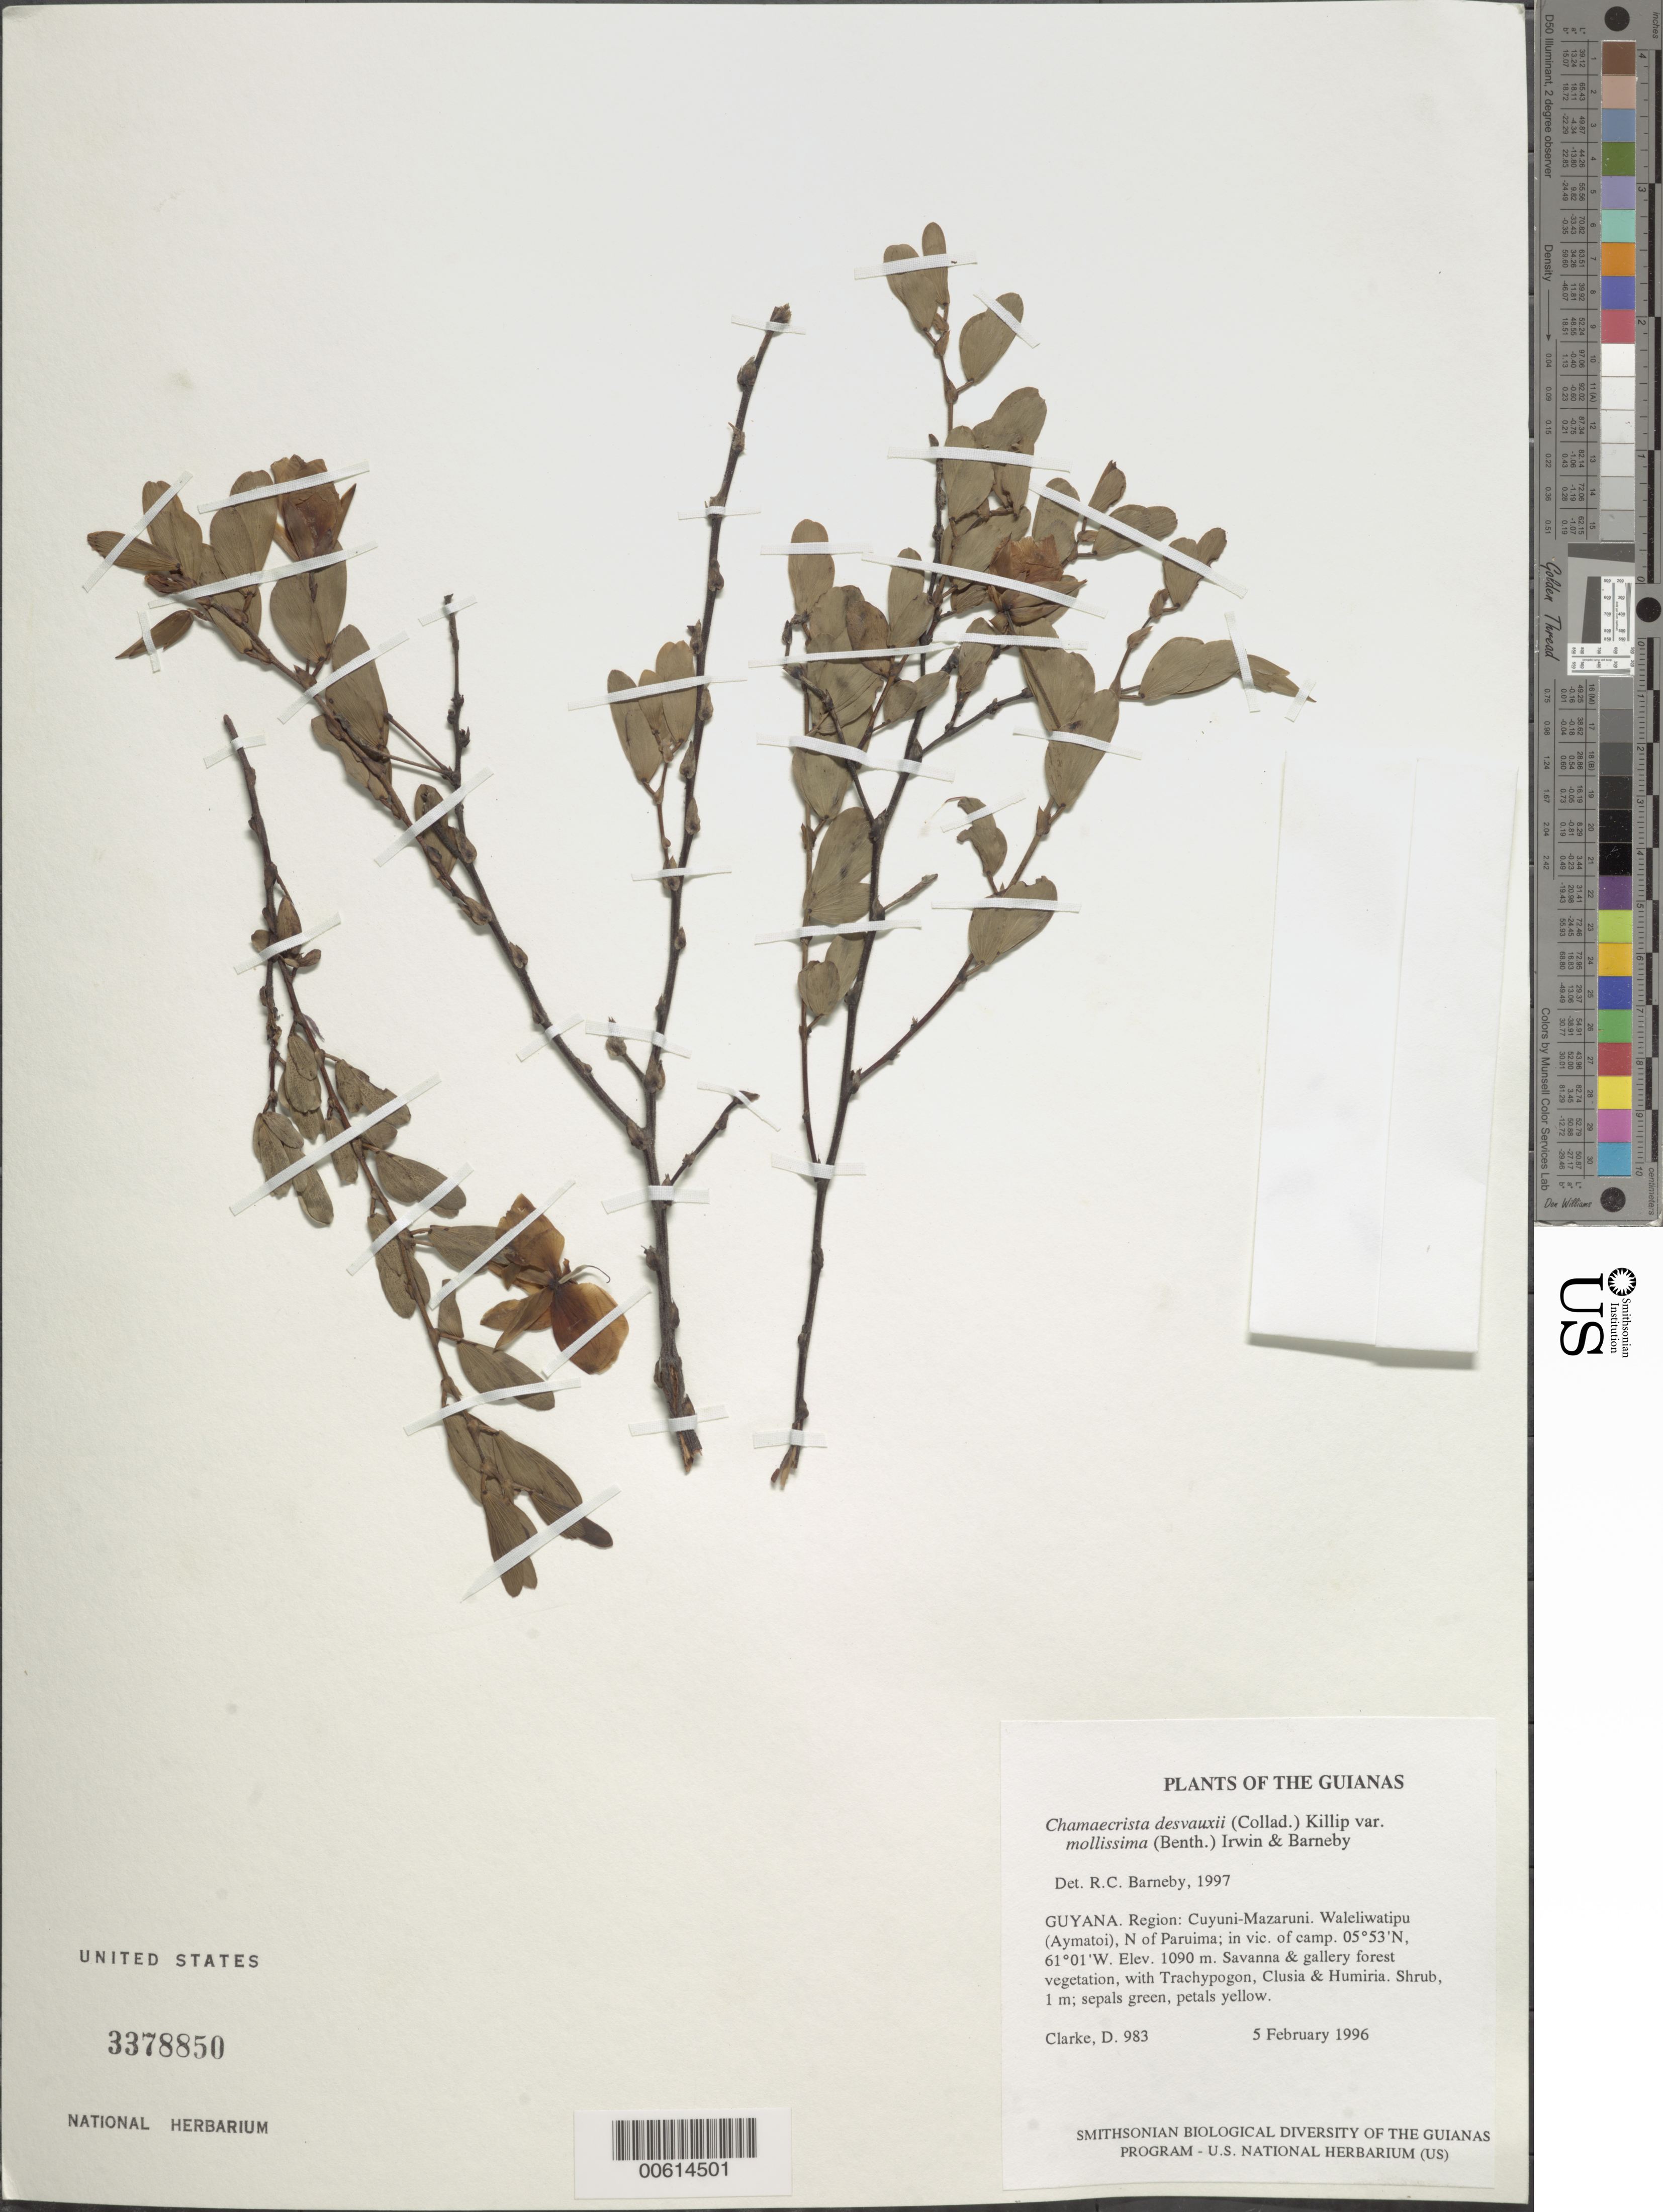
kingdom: Plantae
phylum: Tracheophyta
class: Magnoliopsida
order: Fabales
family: Fabaceae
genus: Chamaecrista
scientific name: Chamaecrista desvauxii var. mollissima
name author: (Benth.) H.S. Irwin & Barneby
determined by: Barneby, Rupert C., (NY)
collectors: H. D. Clarke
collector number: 983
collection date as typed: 5 February 1996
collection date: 1996-02-05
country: Guyana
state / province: Cuyuni-Mazaruni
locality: Waleliwatipu (Aymatoi), N of Paruima; in vic. of camp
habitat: Savanna & gallery forest vegetation, with Trachypogon, Clusia & Humiria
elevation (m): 1090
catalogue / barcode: US 3378850